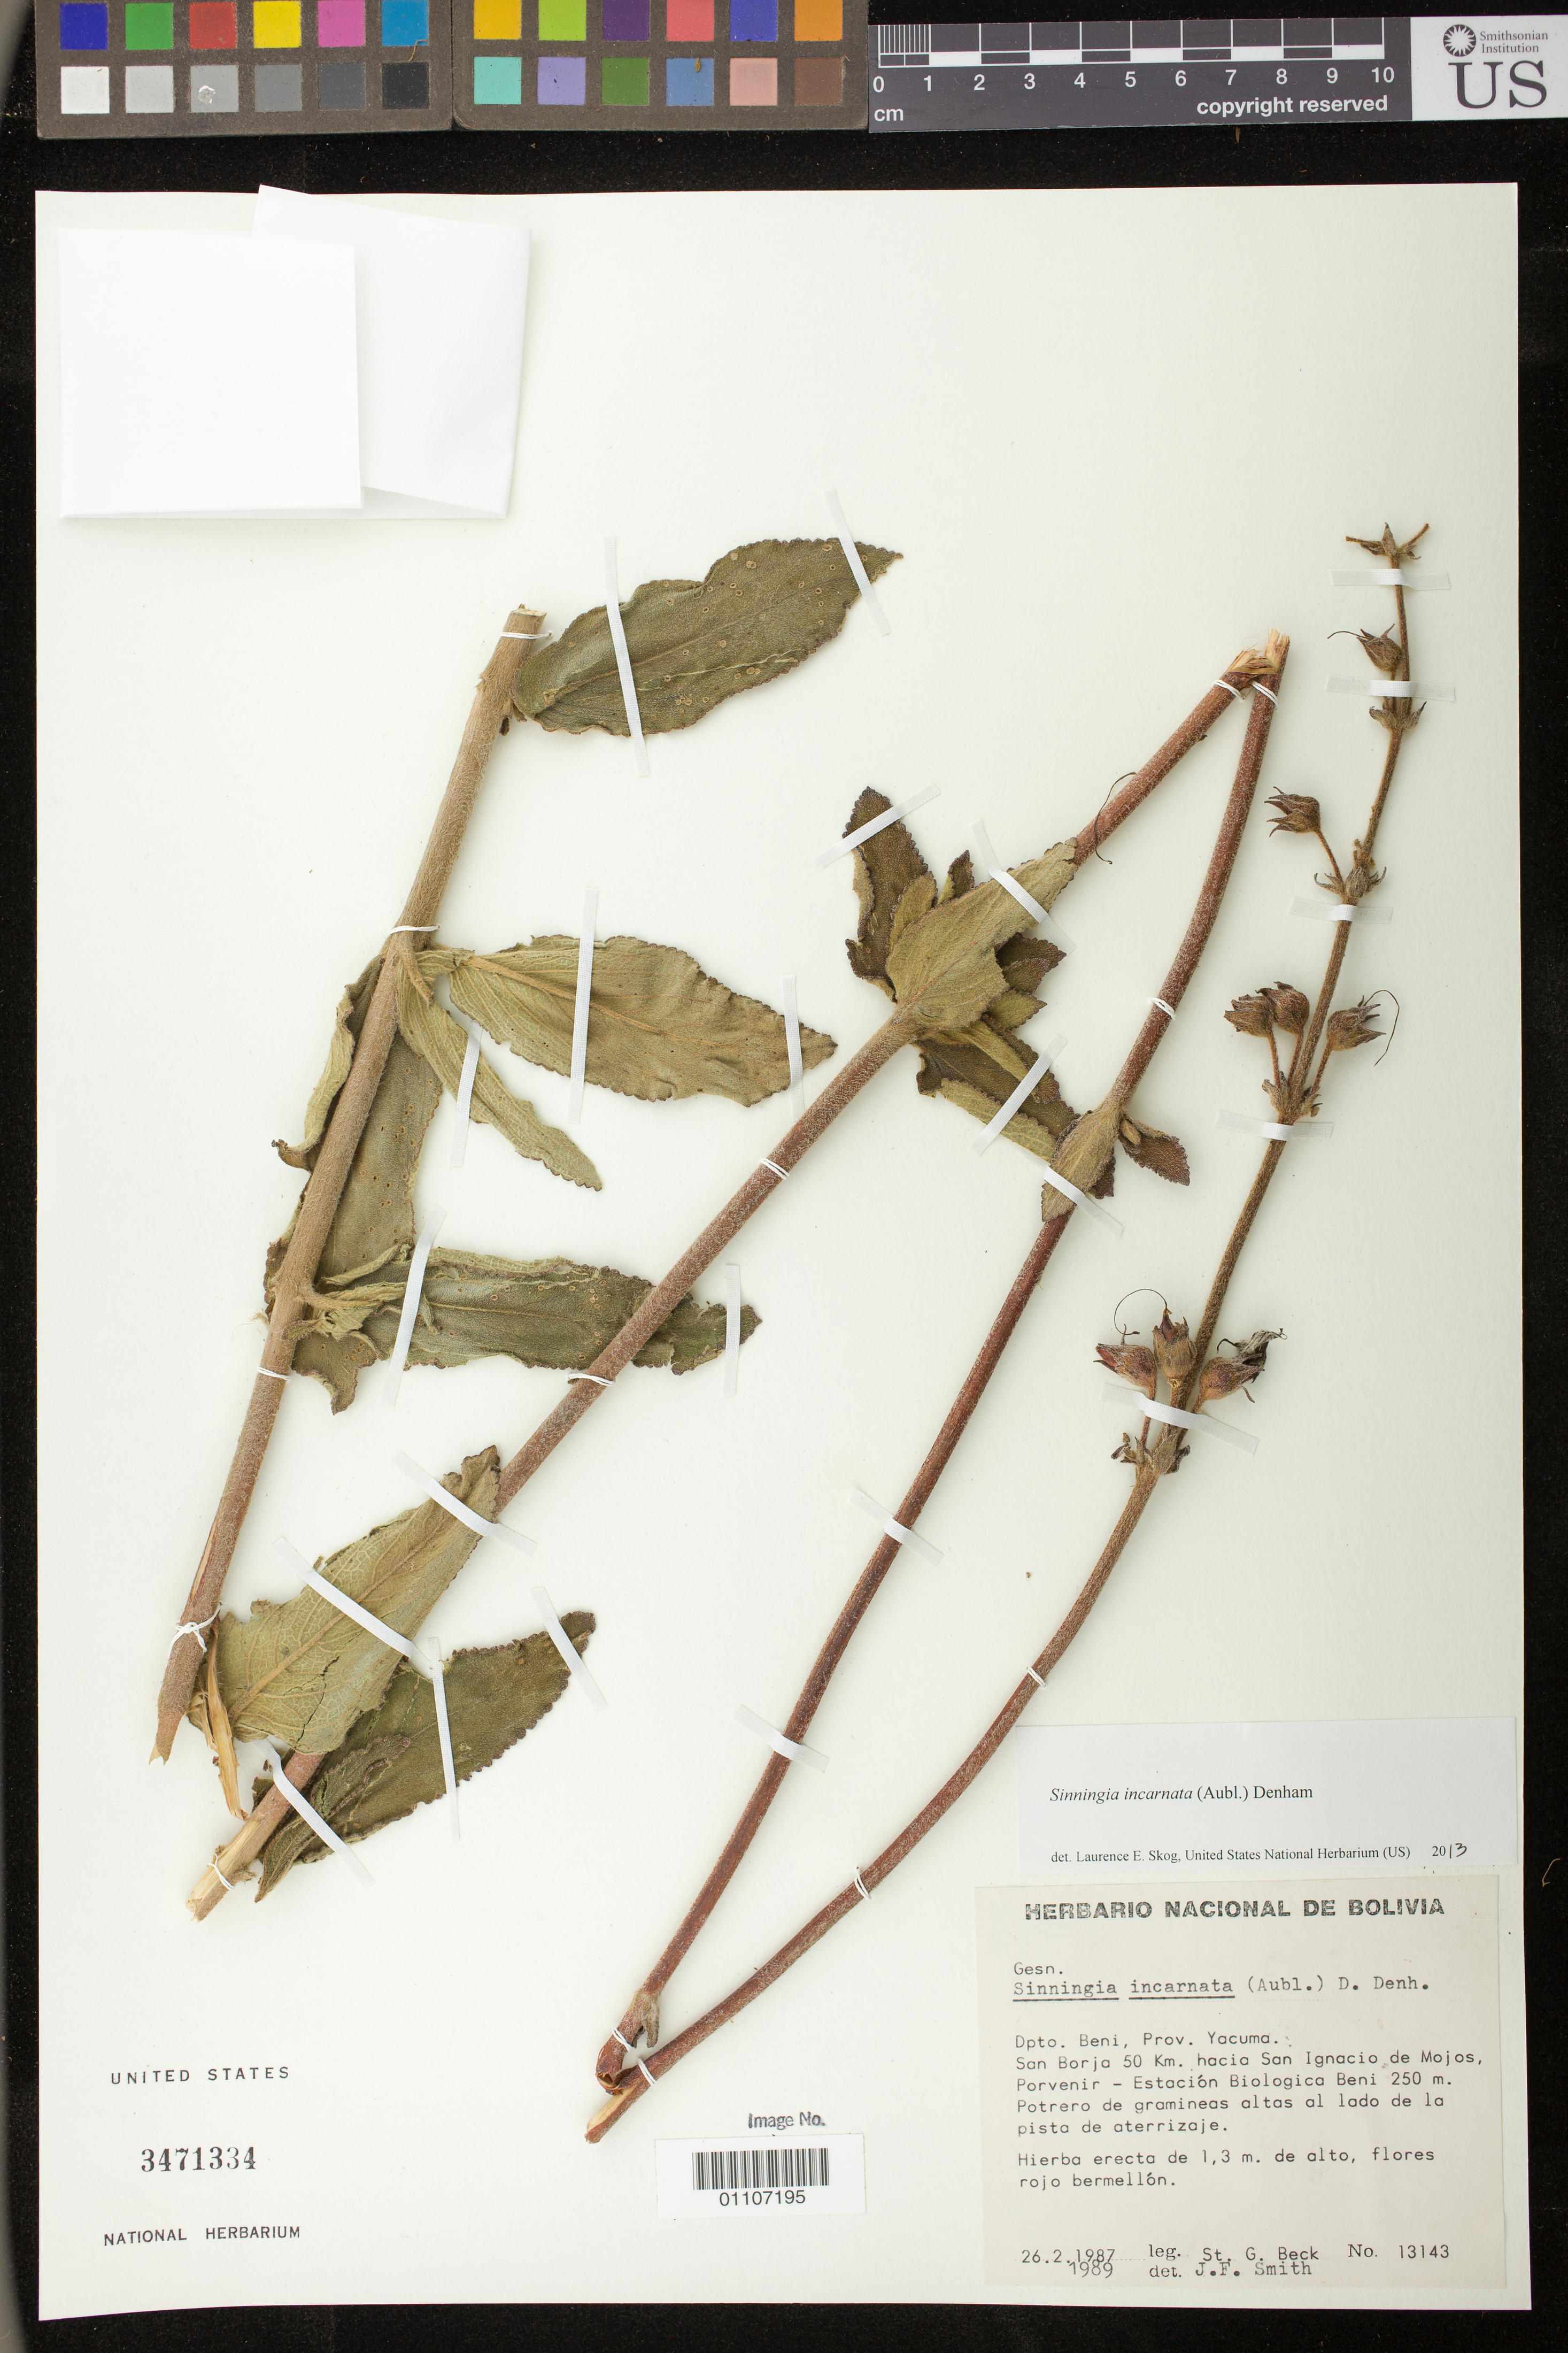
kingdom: Plantae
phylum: Tracheophyta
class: Magnoliopsida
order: Lamiales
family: Gesneriaceae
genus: Sinningia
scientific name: Sinningia incarnata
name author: (Aubl.) D.L. Denham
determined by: Skog, Laurence E.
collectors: S. G. Beck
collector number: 13143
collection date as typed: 26 Feb 1987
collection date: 1987-02-26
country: Bolivia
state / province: Beni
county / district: Yacuma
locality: San Borja 50 km hacio San Ignacio de Mojos, Porvenir - Estacion Biologica Beni 250 m. Potrero de gramíneas altas, a lado de la pista de aterrizaje.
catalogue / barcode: US 3471334